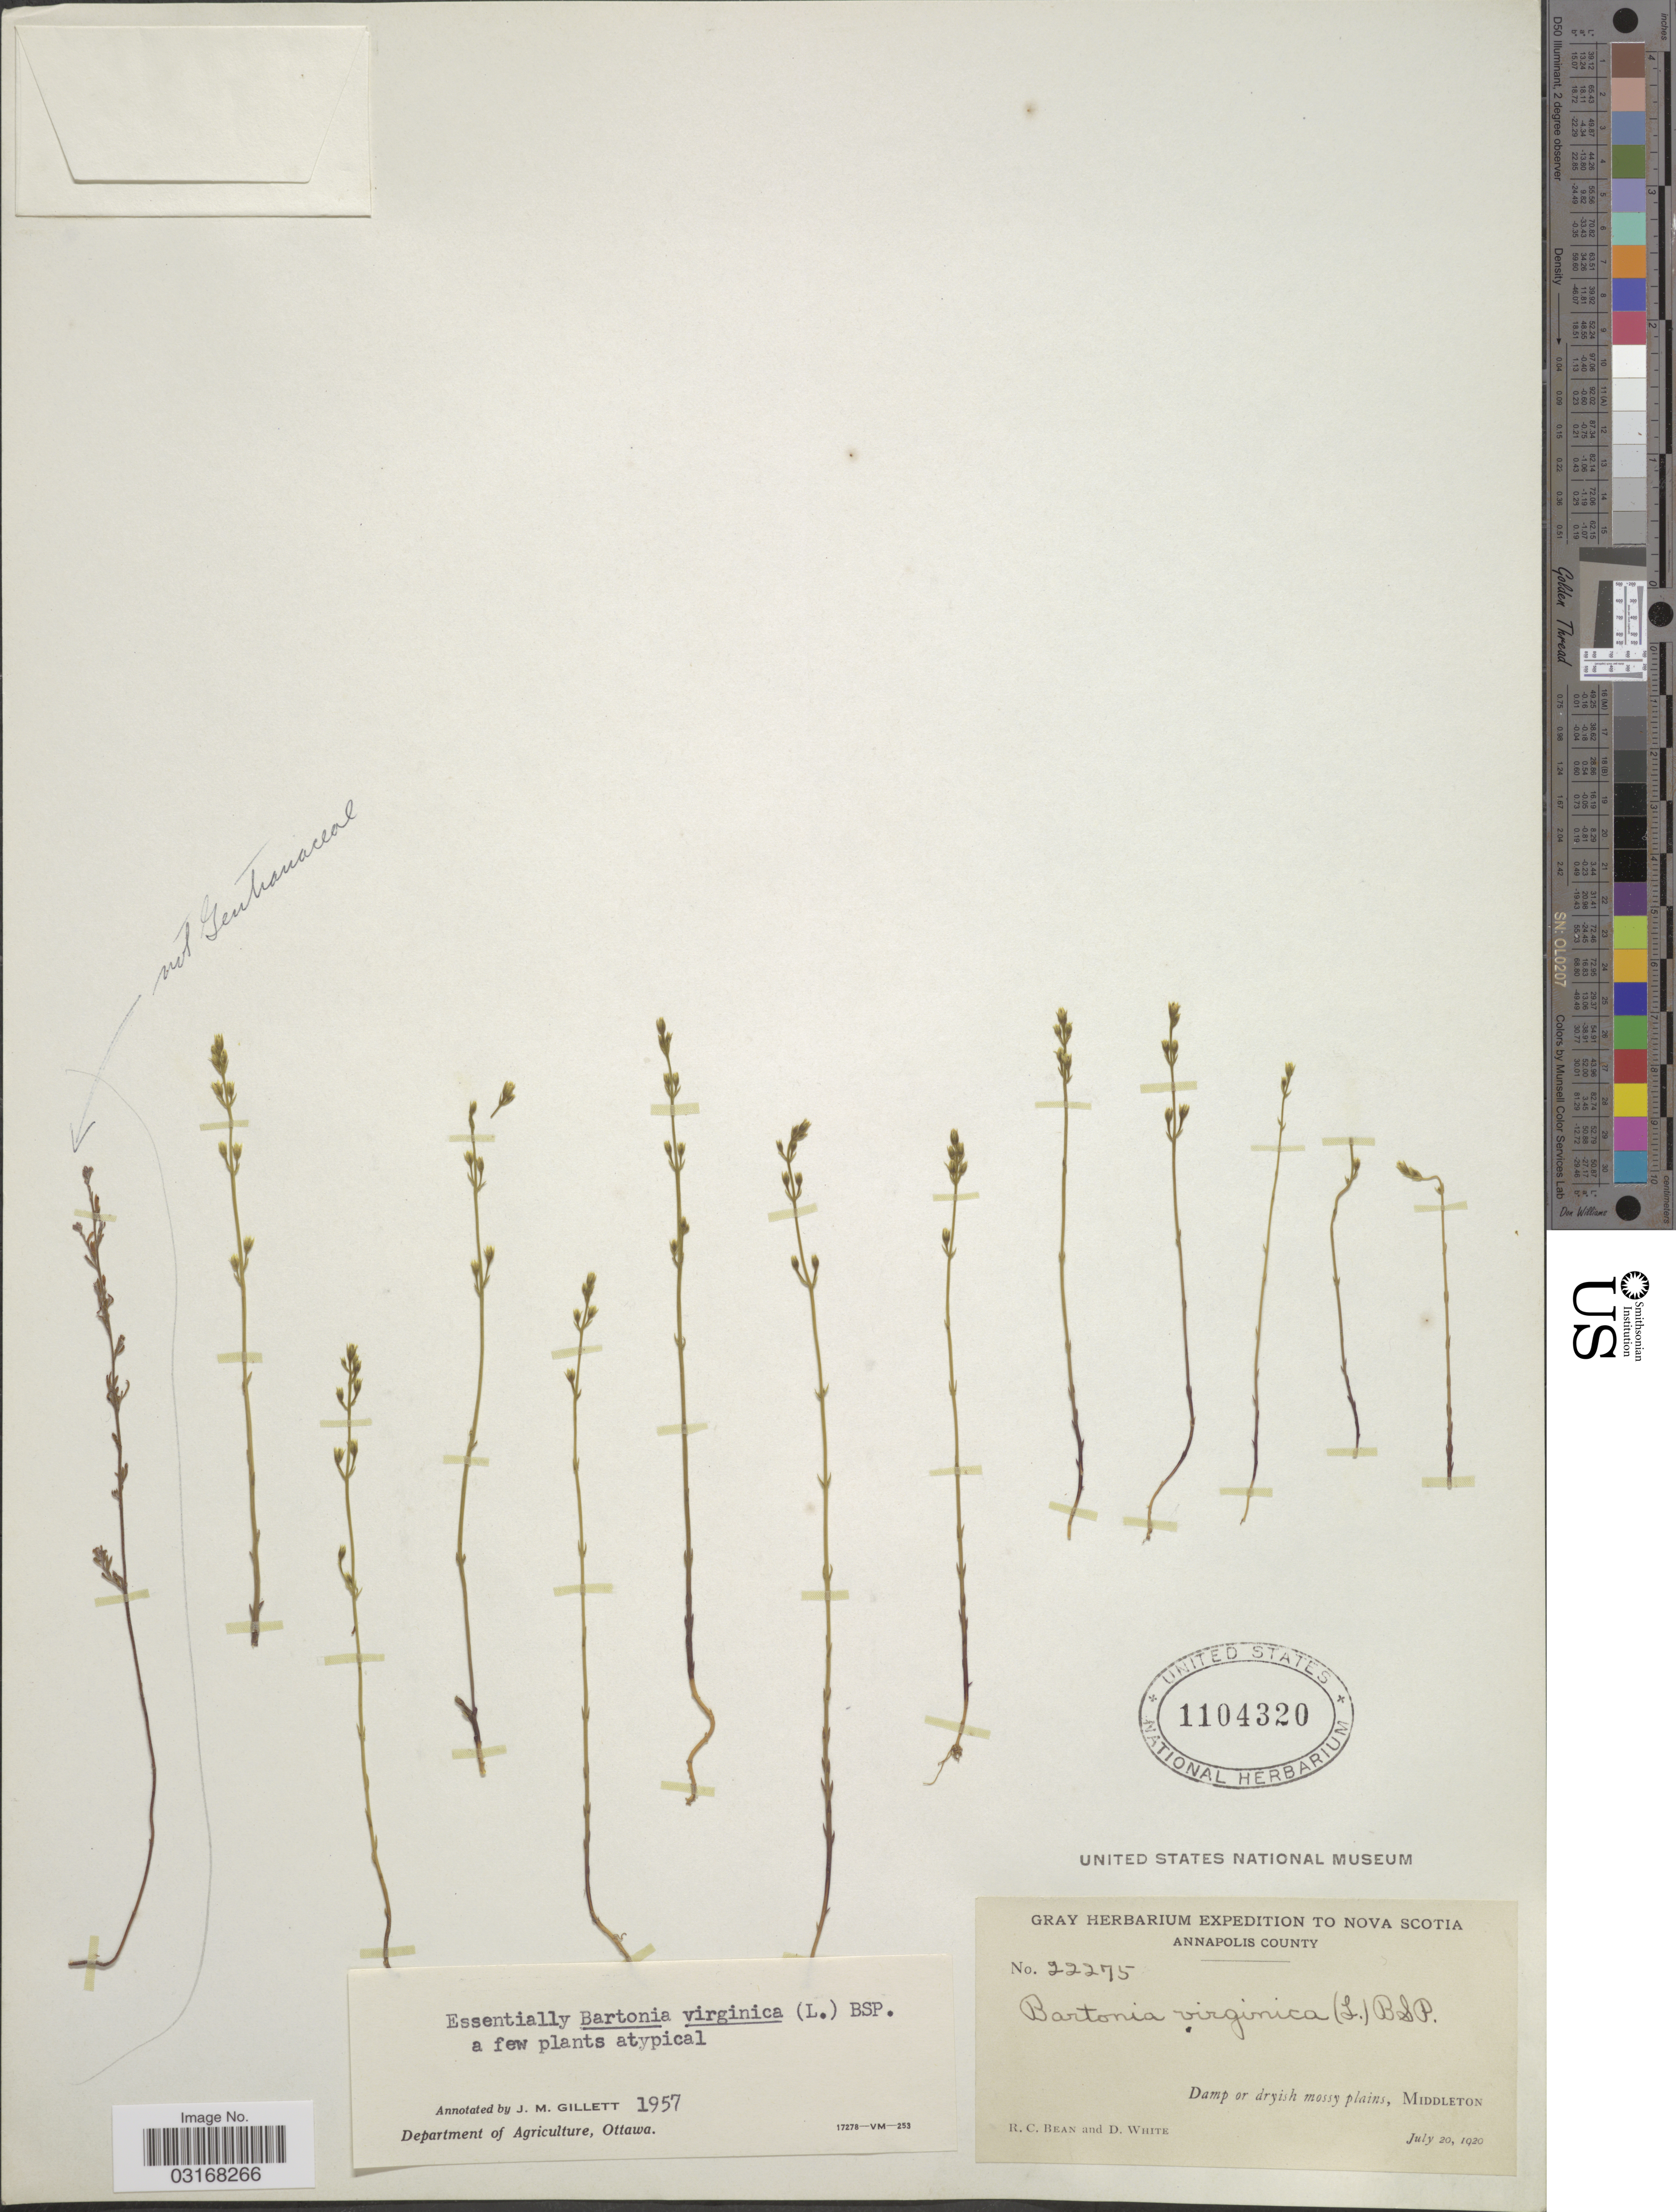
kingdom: Plantae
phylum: Tracheophyta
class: Magnoliopsida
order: Gentianales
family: Gentianaceae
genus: Bartonia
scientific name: Bartonia virginica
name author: (L.) Britton, Stearns & Poggenb.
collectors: R. Bean & D. White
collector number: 22275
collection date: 1920-07-20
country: Canada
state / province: Nova Scotia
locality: Annapolis County. Middleton.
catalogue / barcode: US 1104320